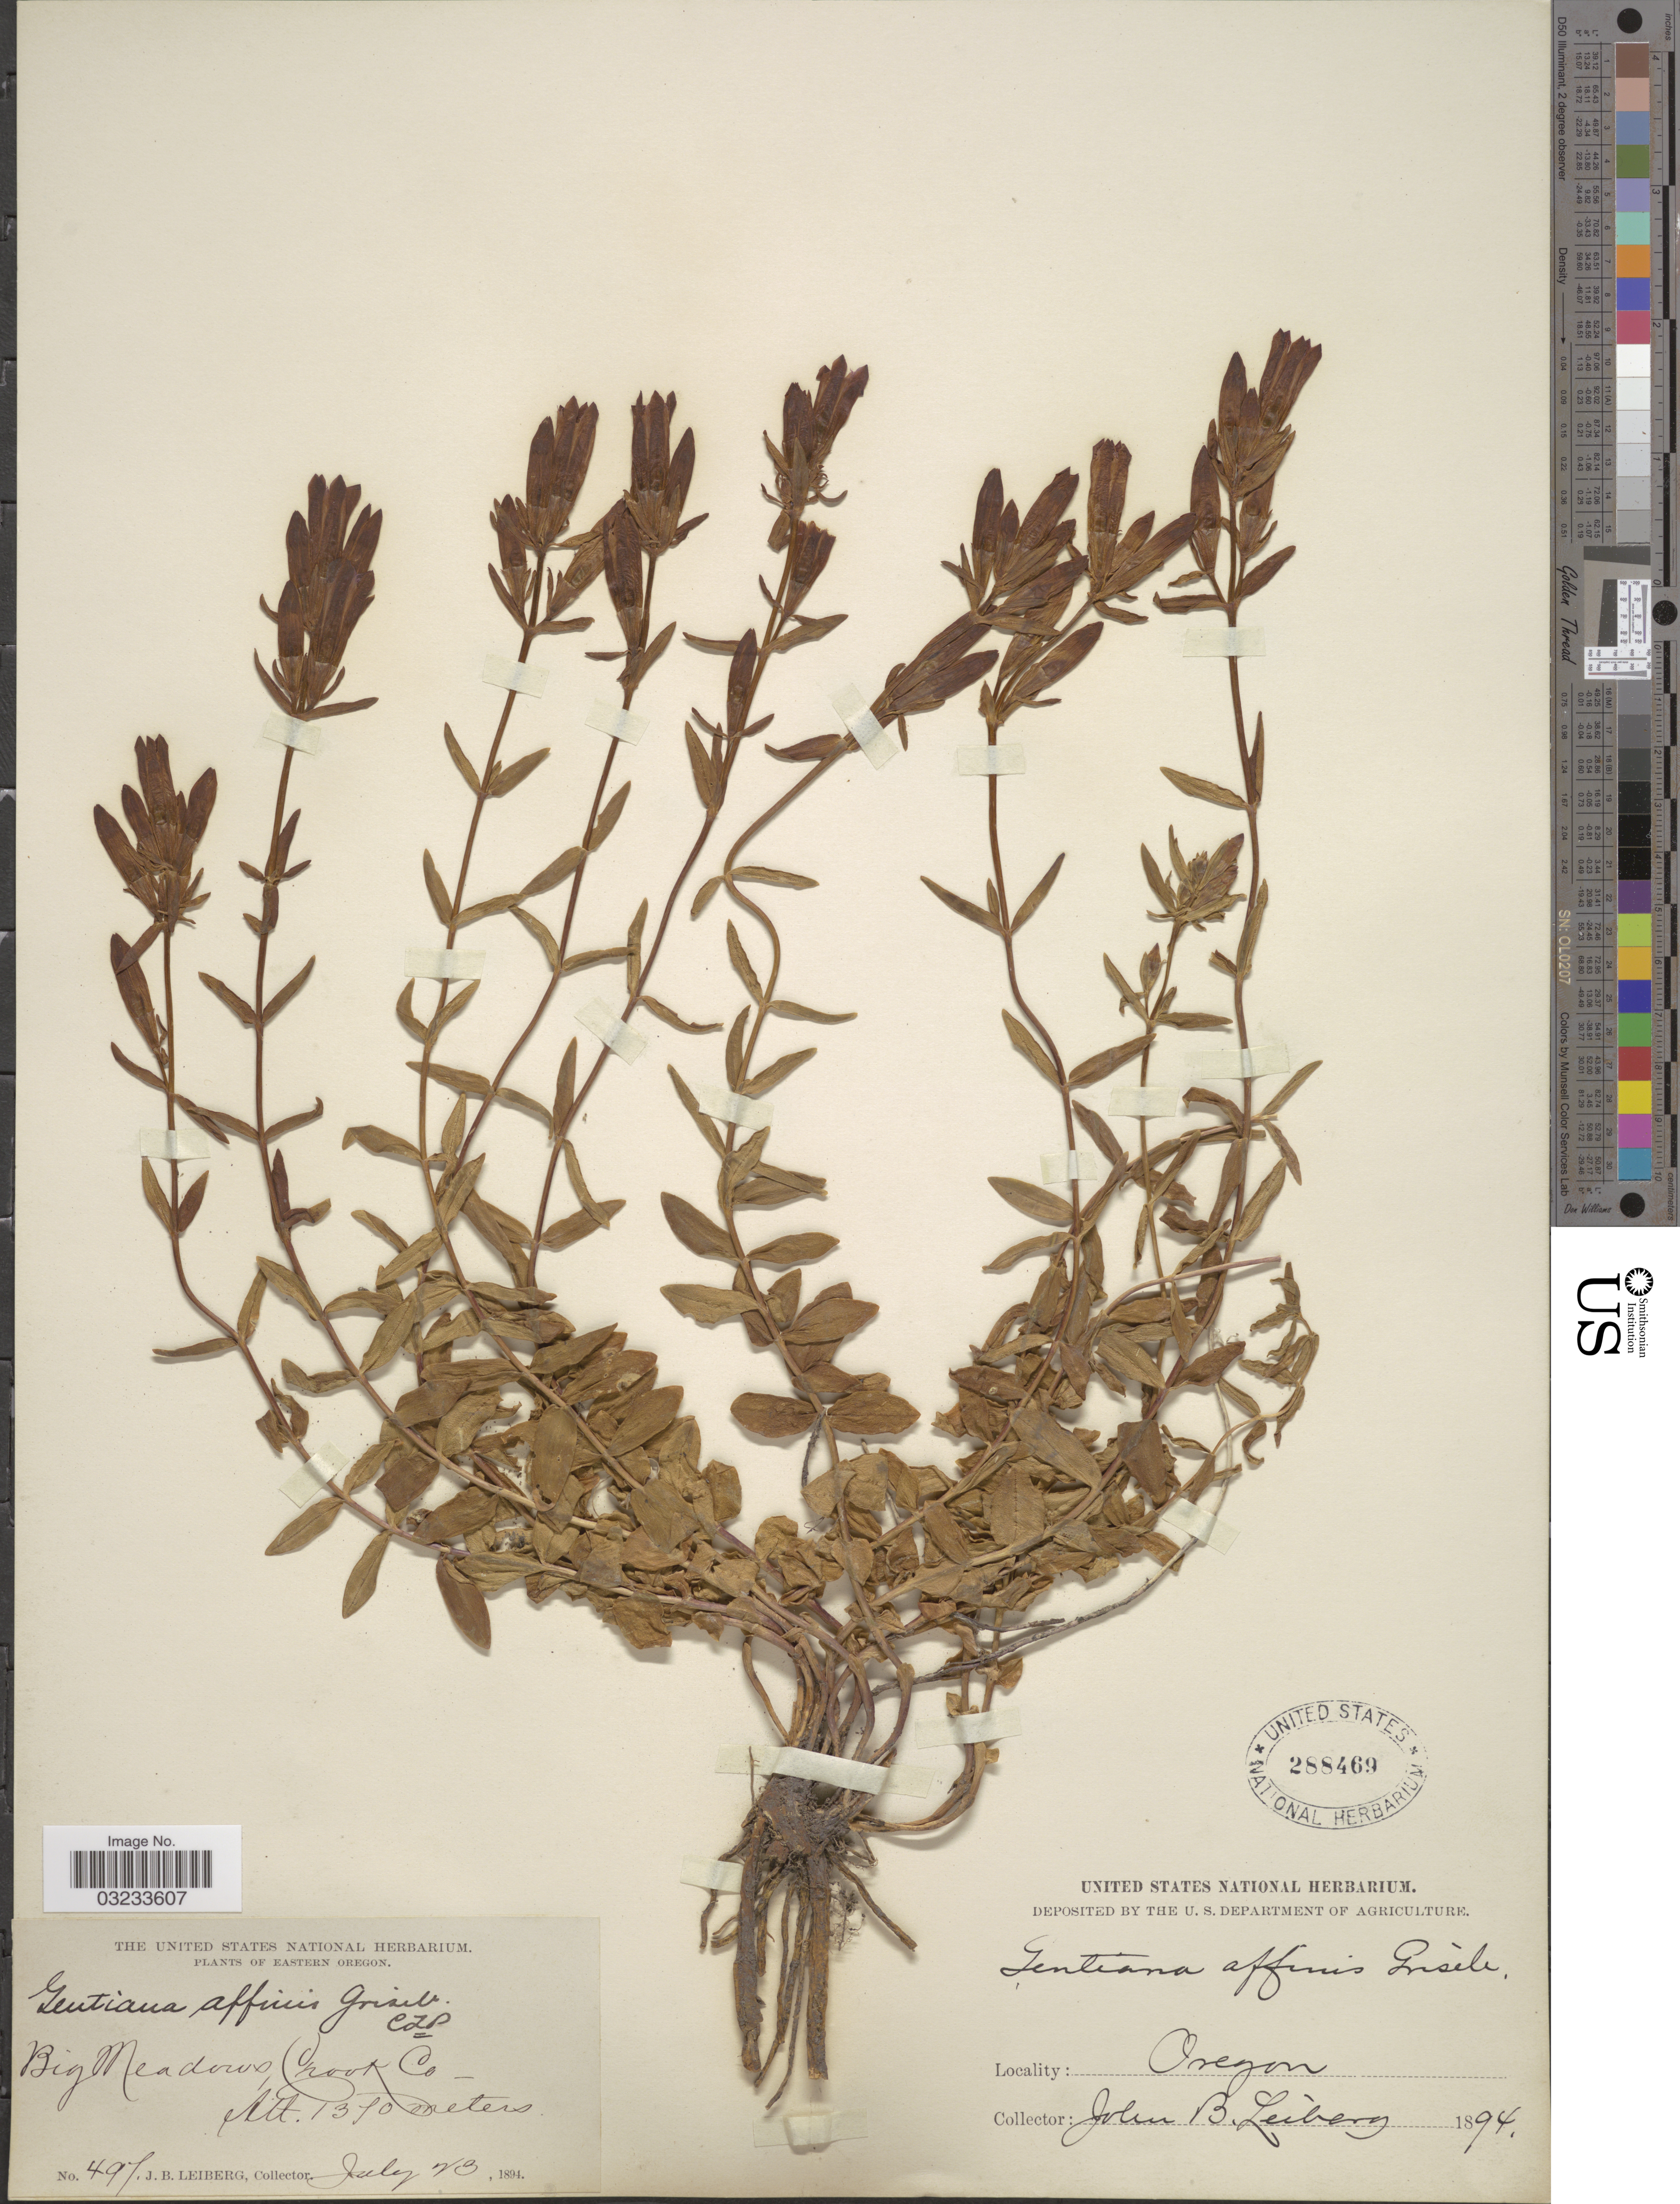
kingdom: Plantae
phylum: Tracheophyta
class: Magnoliopsida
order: Gentianales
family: Gentianaceae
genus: Gentiana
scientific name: Gentiana affinis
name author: Griseb.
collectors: J. B. Leiberg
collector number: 497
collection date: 1894-07-23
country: United States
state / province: Oregon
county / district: Crook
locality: Eastern Oregon. Big Meadows, Crook Co.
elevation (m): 1370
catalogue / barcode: US 288469